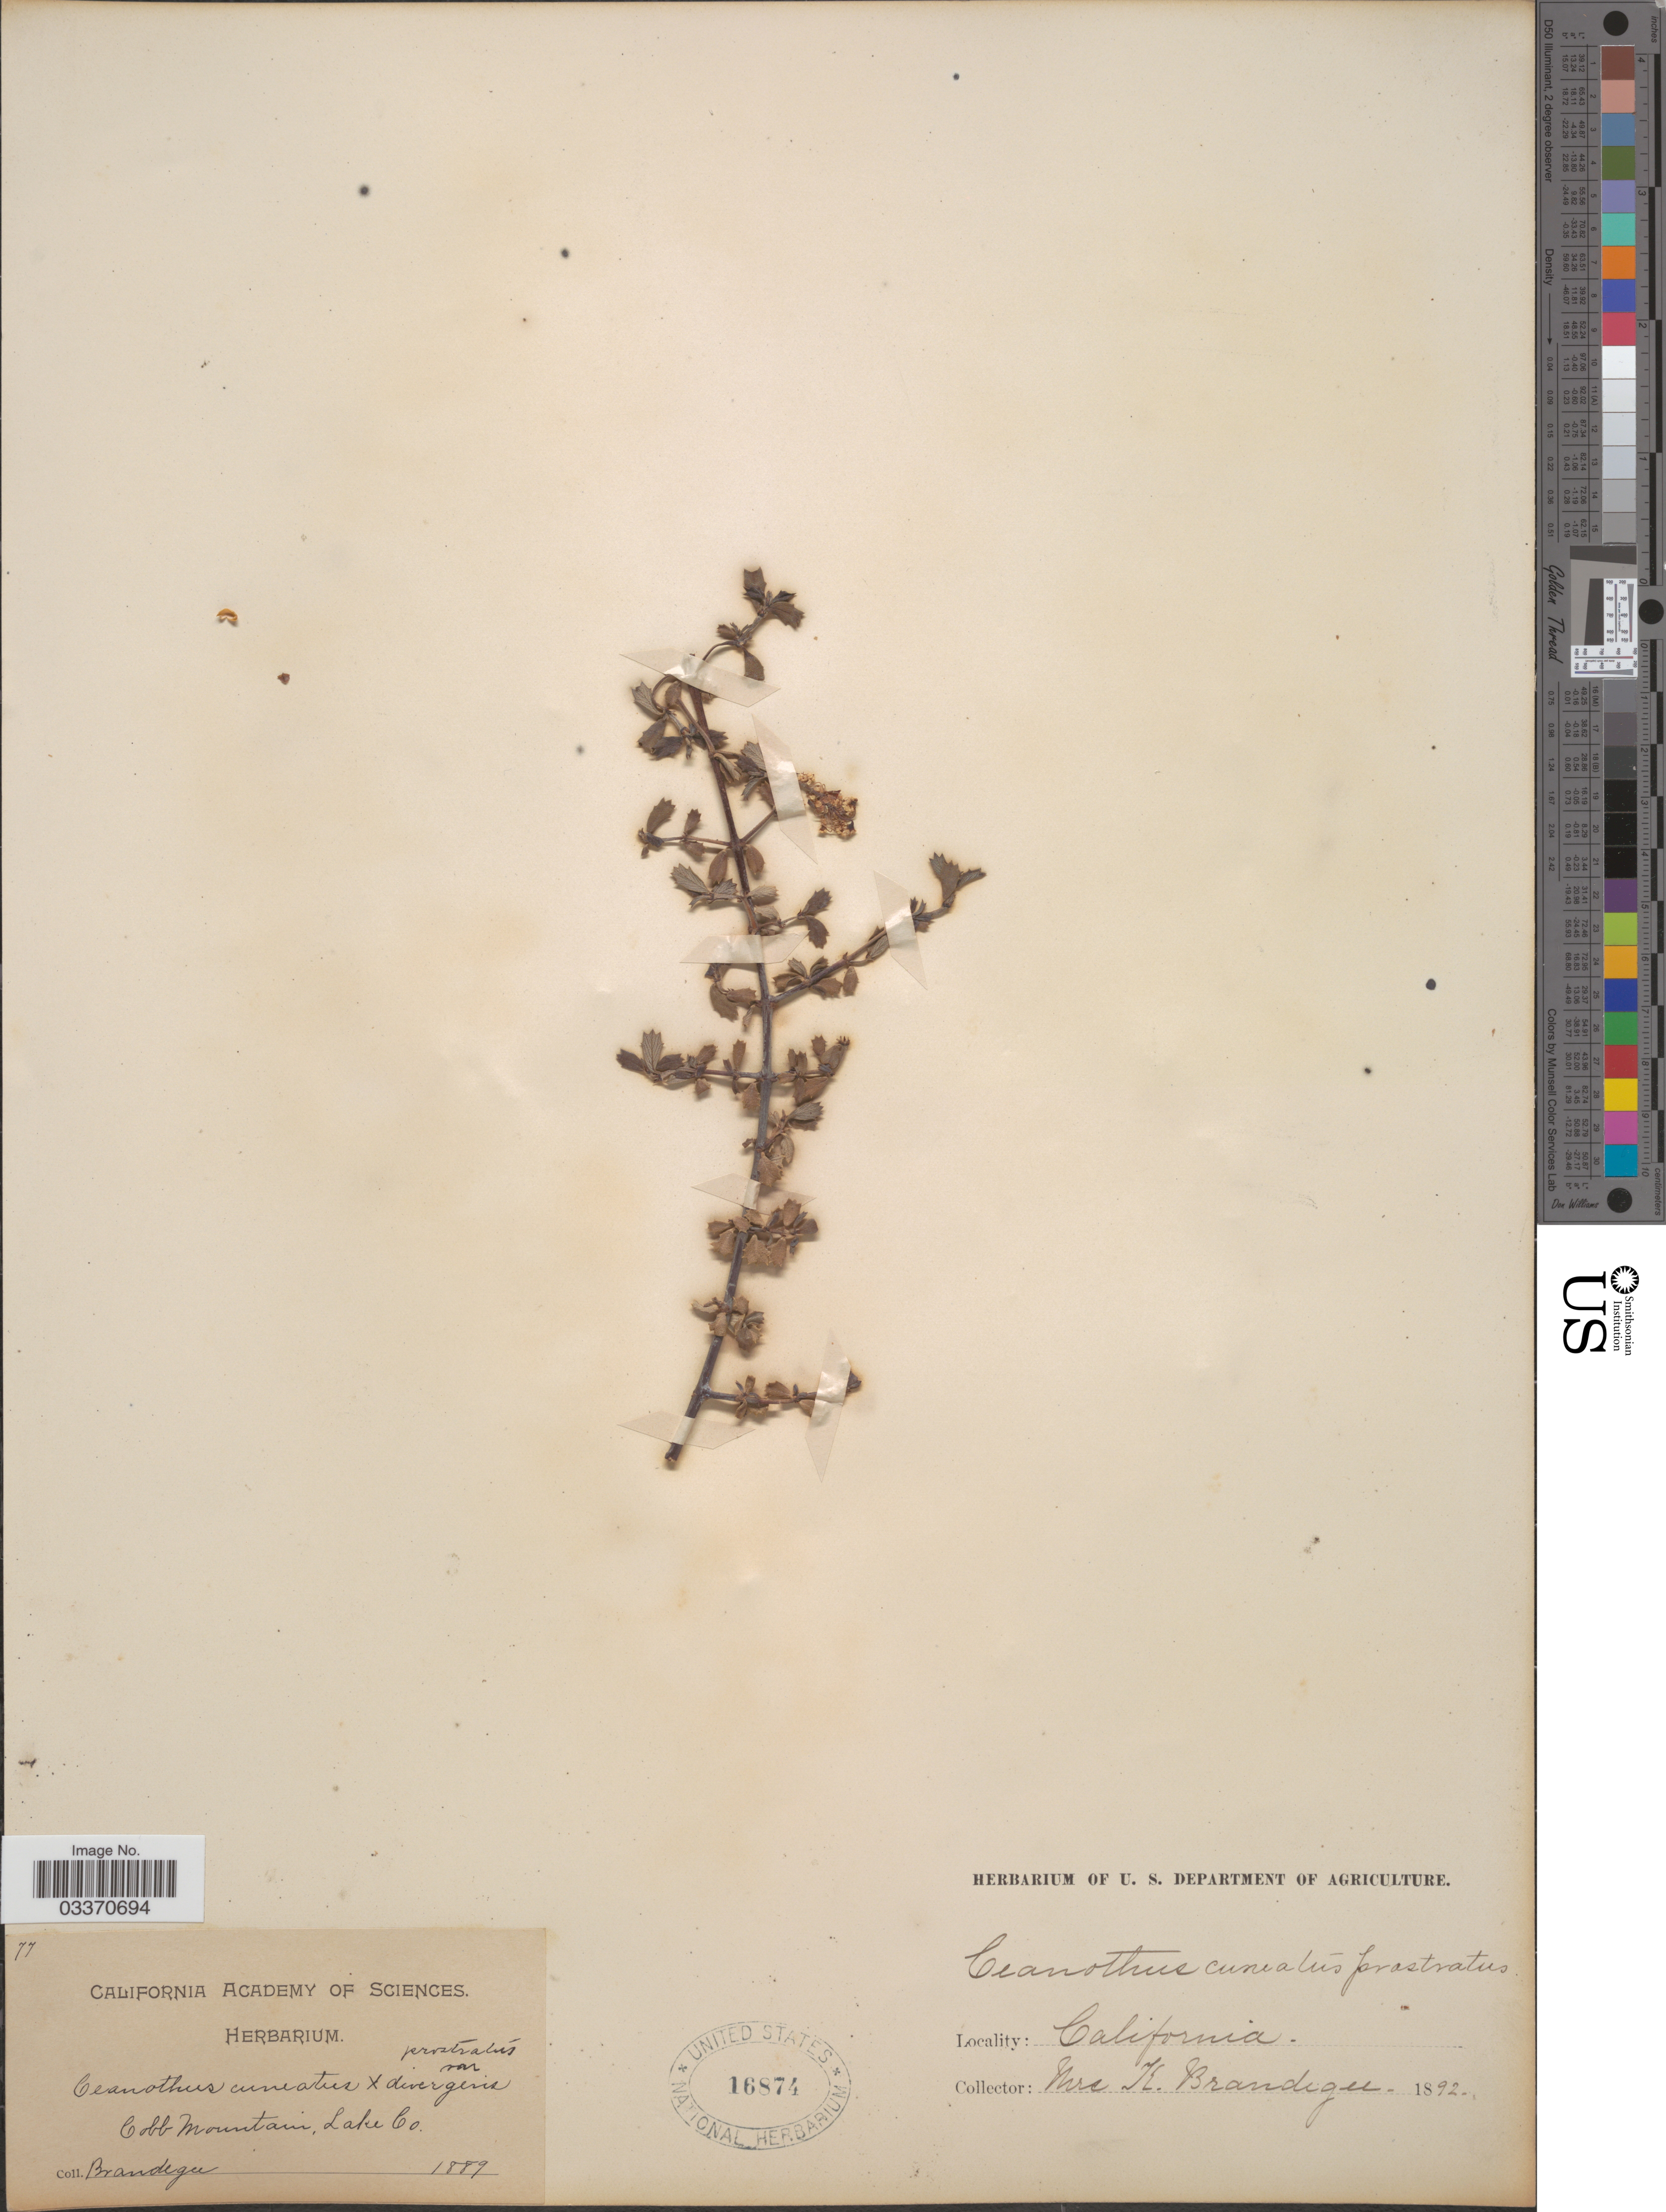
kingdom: Plantae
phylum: Tracheophyta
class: Magnoliopsida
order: Rosales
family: Rhamnaceae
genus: Ceanothus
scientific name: Ceanothus cuneatus x C. prostratus var. divergens K. Brandegee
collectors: K. Brandegee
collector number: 77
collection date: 1889/1892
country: United States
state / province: California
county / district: Lake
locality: Cobb Mountain, Lake Co.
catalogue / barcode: US 16874